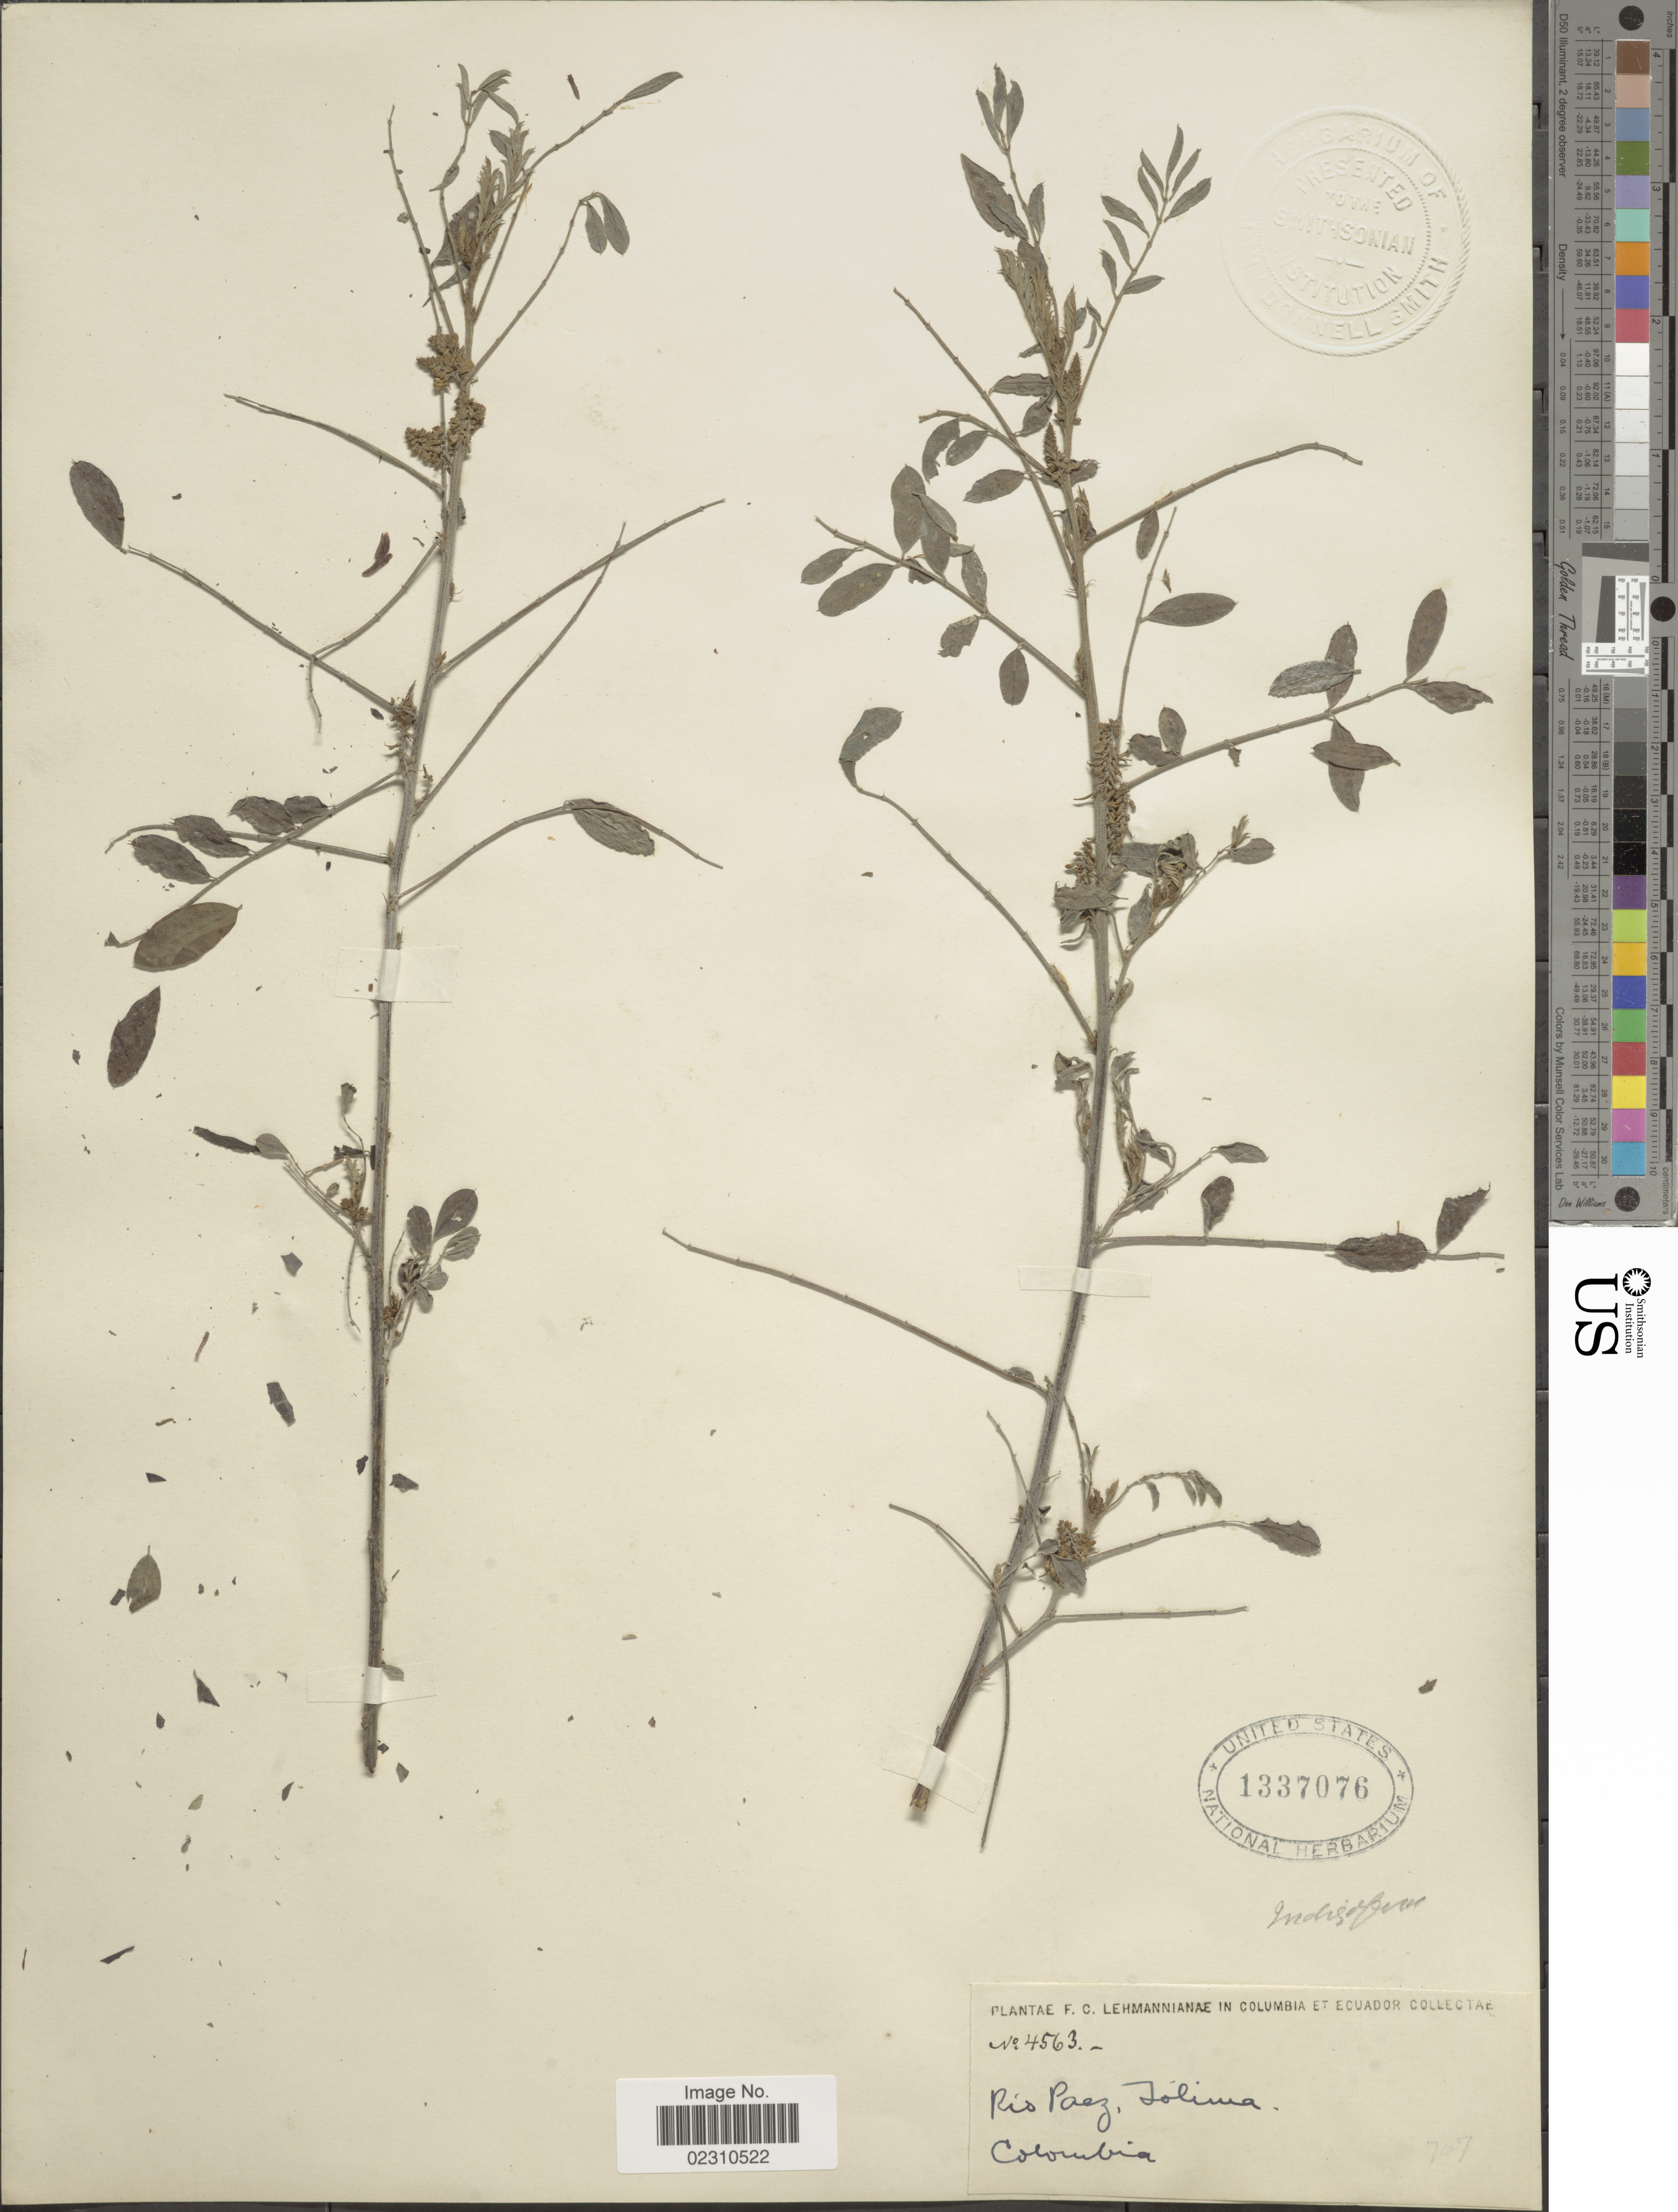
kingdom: Plantae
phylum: Tracheophyta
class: Magnoliopsida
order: Fabales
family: Fabaceae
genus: Indigofera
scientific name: Indigofera suffruticosa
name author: Mill.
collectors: F. C. Lehmann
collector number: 4563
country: Colombia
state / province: Tolima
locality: Rio Paez, Tolima, Colombia.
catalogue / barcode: US 13370676